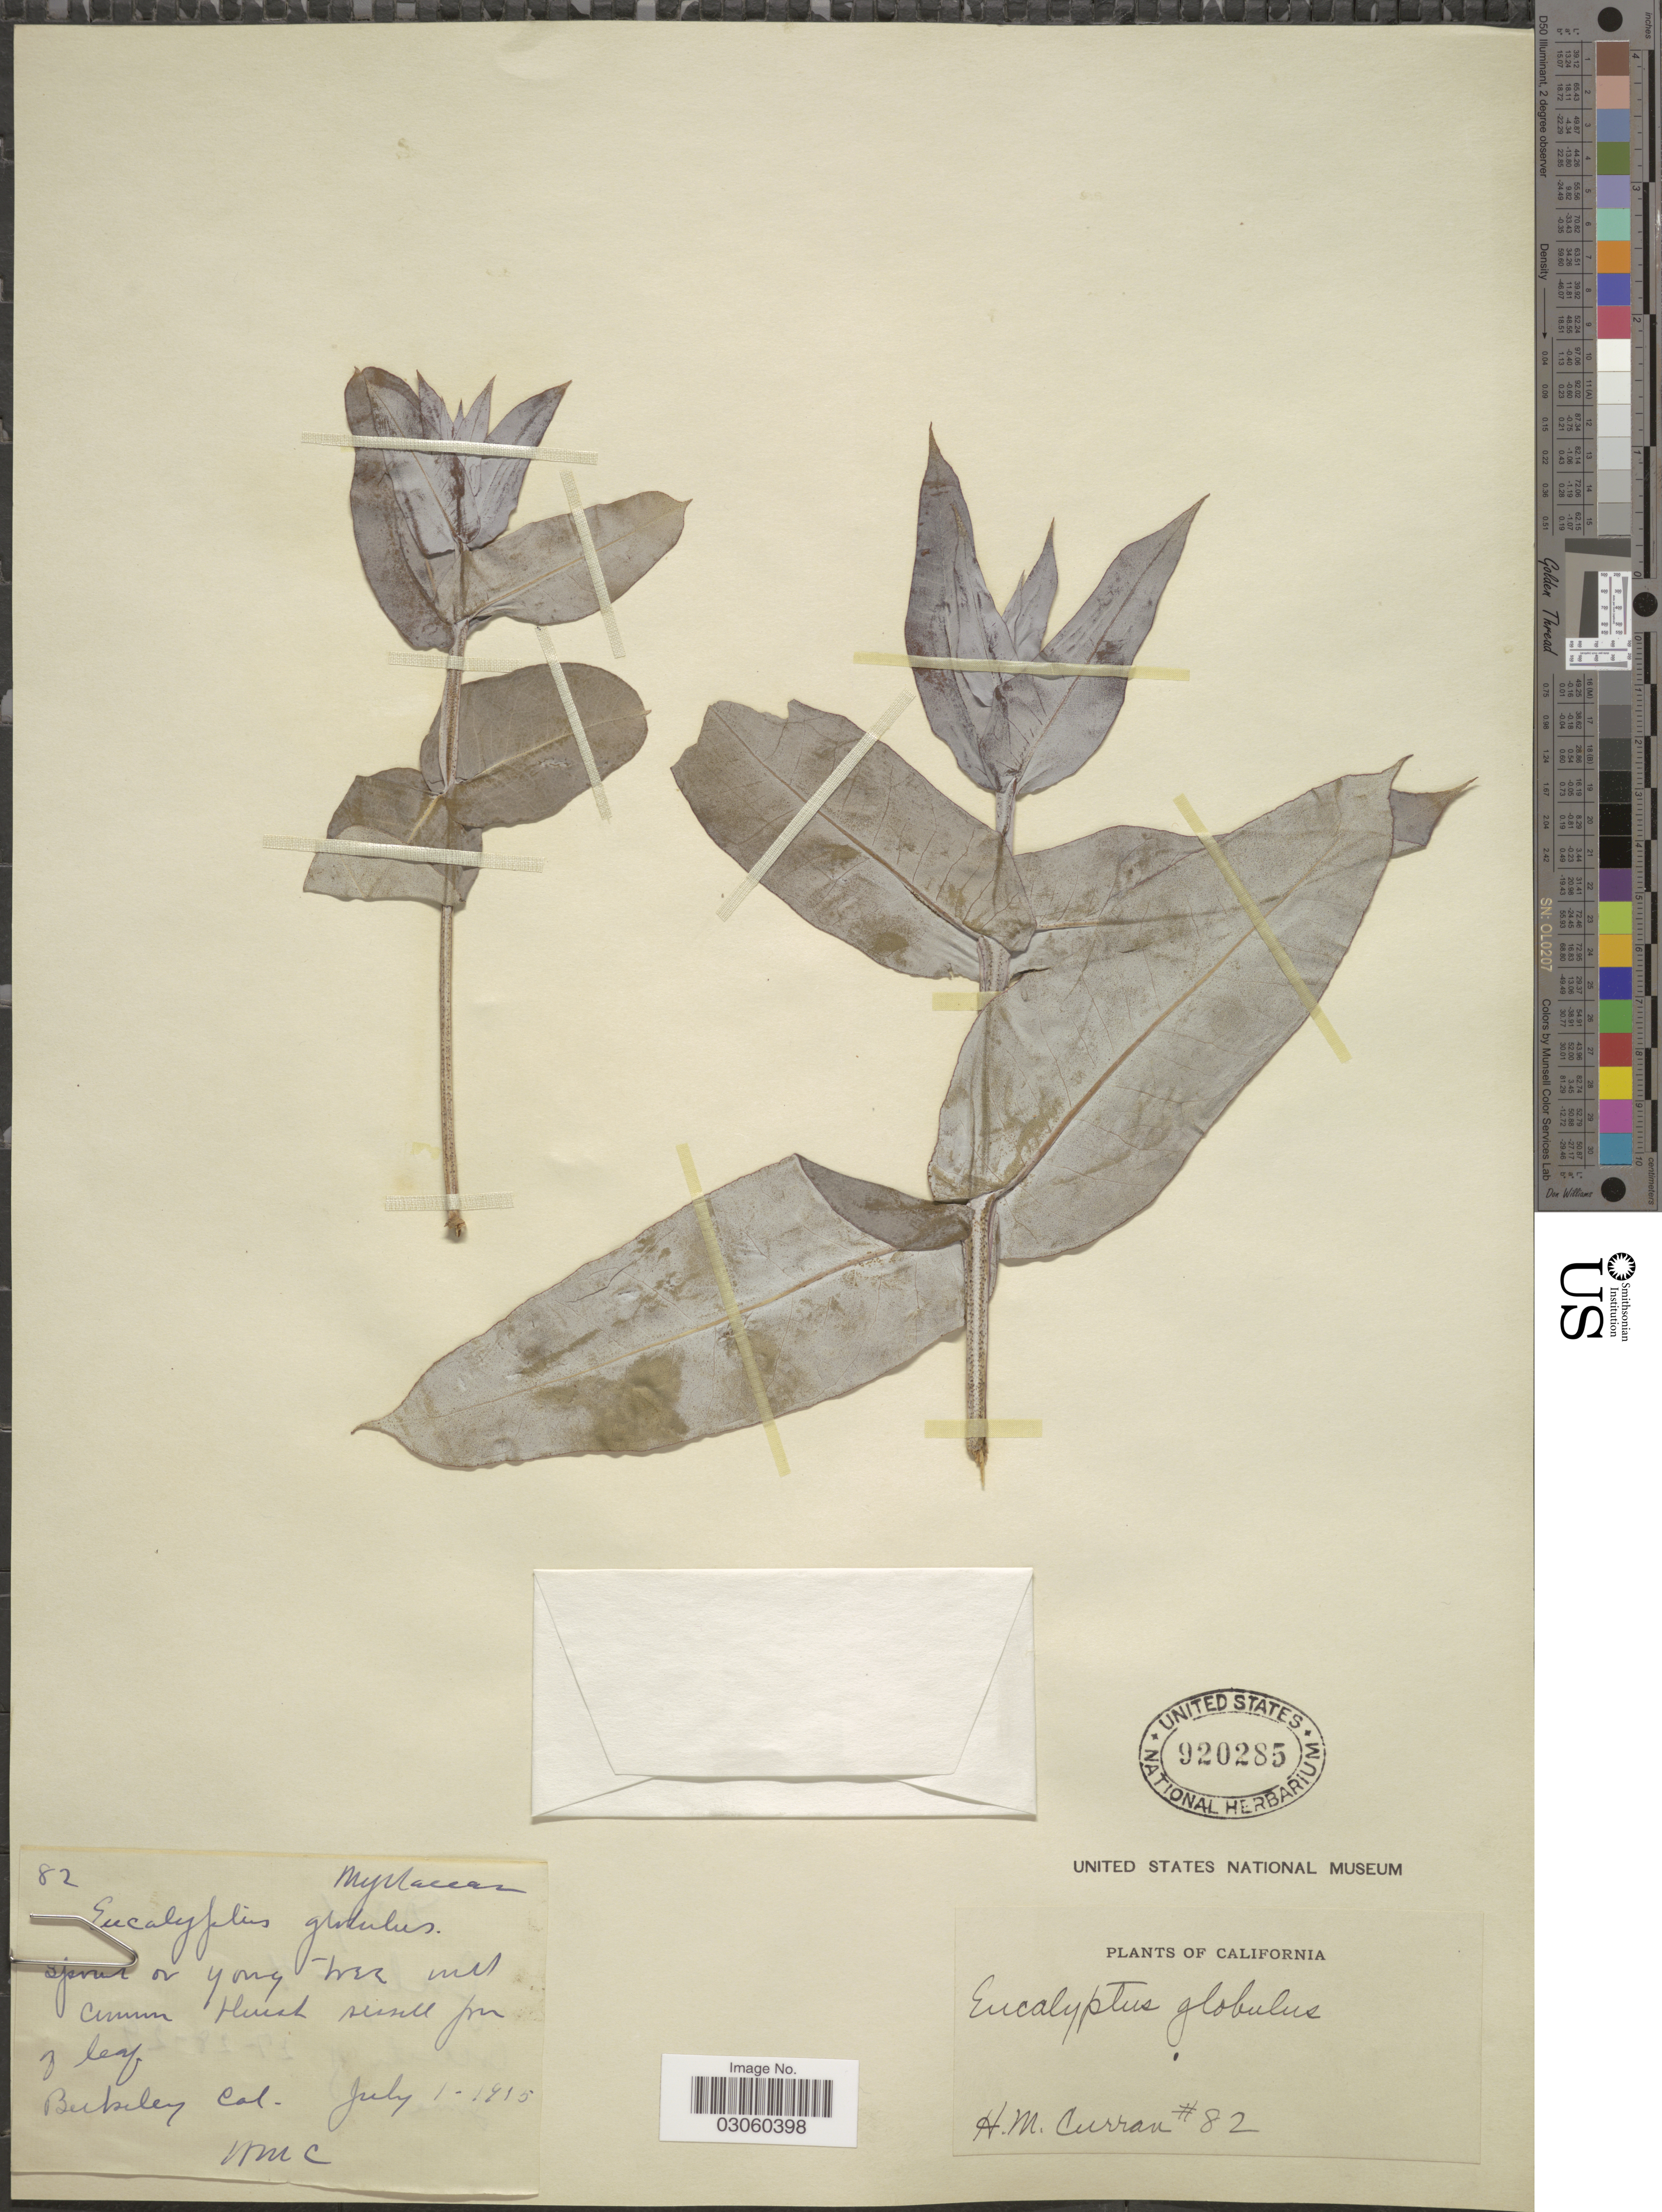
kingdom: Plantae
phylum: Tracheophyta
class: Magnoliopsida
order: Myrtales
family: Myrtaceae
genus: Eucalyptus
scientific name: Eucalyptus globulus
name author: Labill.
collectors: H. M. Curran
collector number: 82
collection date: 1915-07-01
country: United States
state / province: California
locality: Bukeley Cal.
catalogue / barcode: US 920285